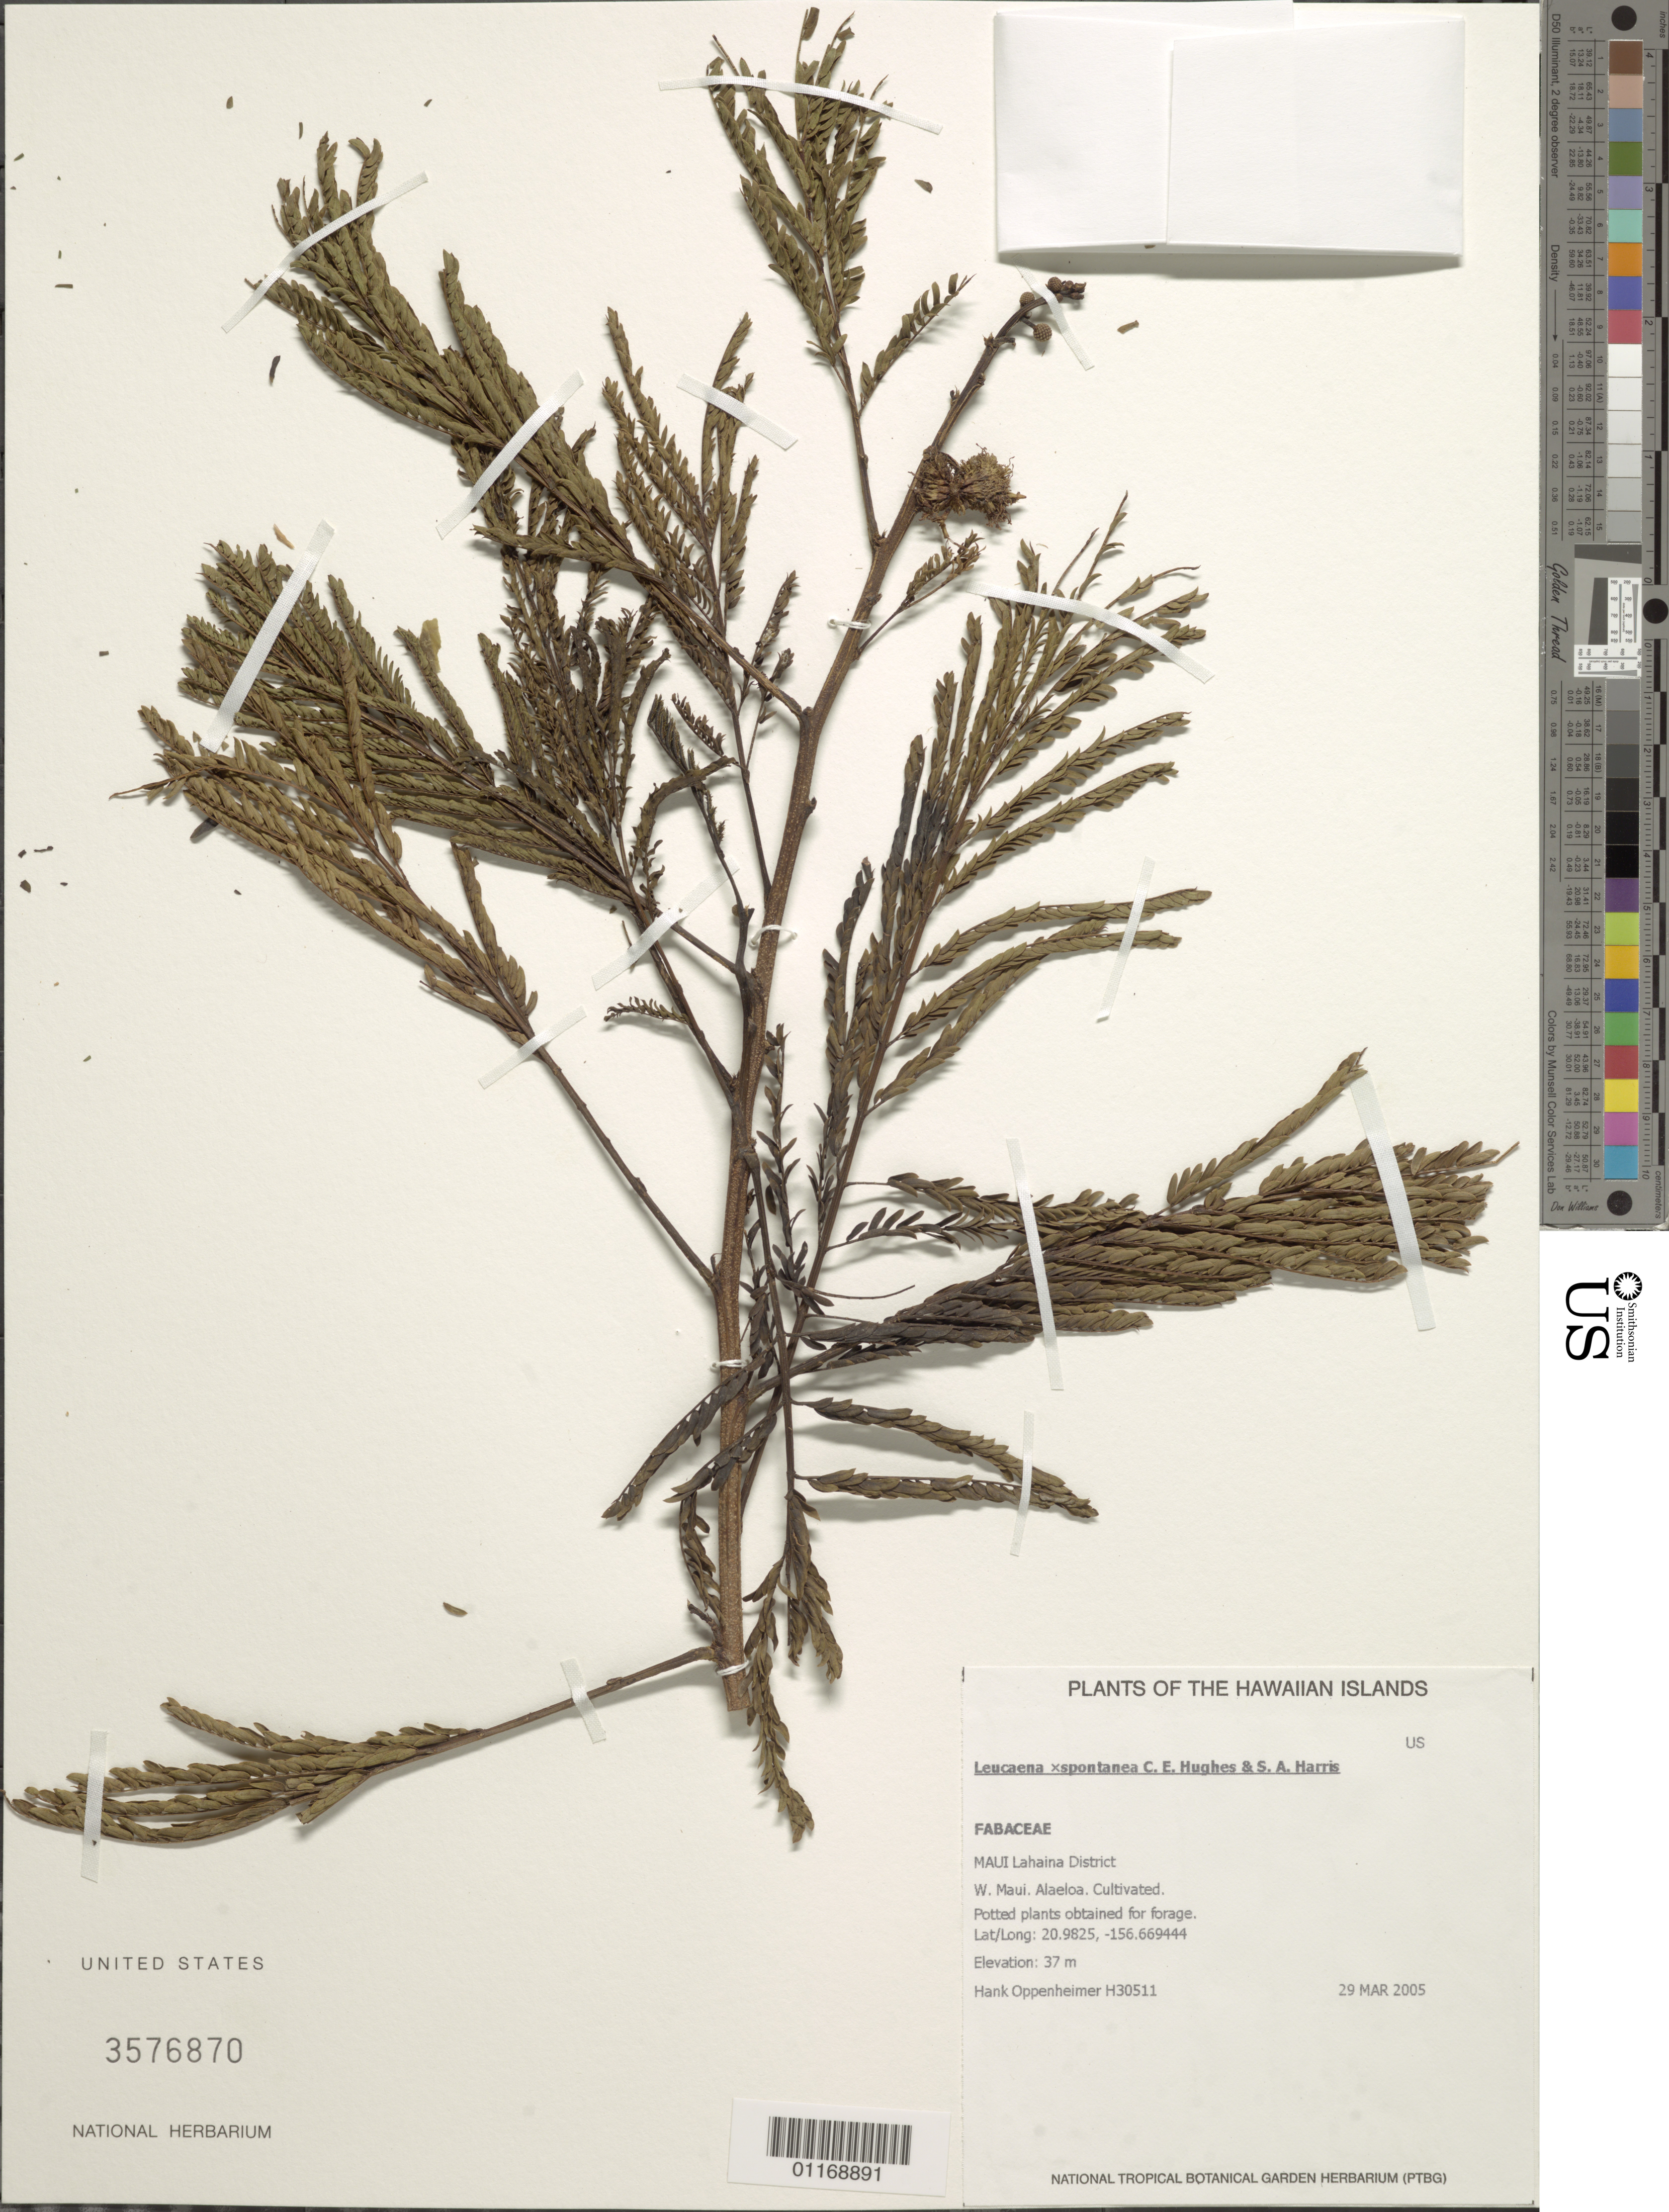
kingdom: Plantae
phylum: Tracheophyta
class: Magnoliopsida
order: Fabales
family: Fabaceae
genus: Leucaena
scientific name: Leucaena x spontanea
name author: C. E. Hughes & S.A. Harris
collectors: H. Oppenheimer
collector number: H30511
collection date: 2005-03-05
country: United States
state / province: Hawaii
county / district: Maui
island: Maui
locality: W. Maui, Lahaina District, Alaeloa.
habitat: Plotted plants.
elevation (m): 37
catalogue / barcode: US 3576870